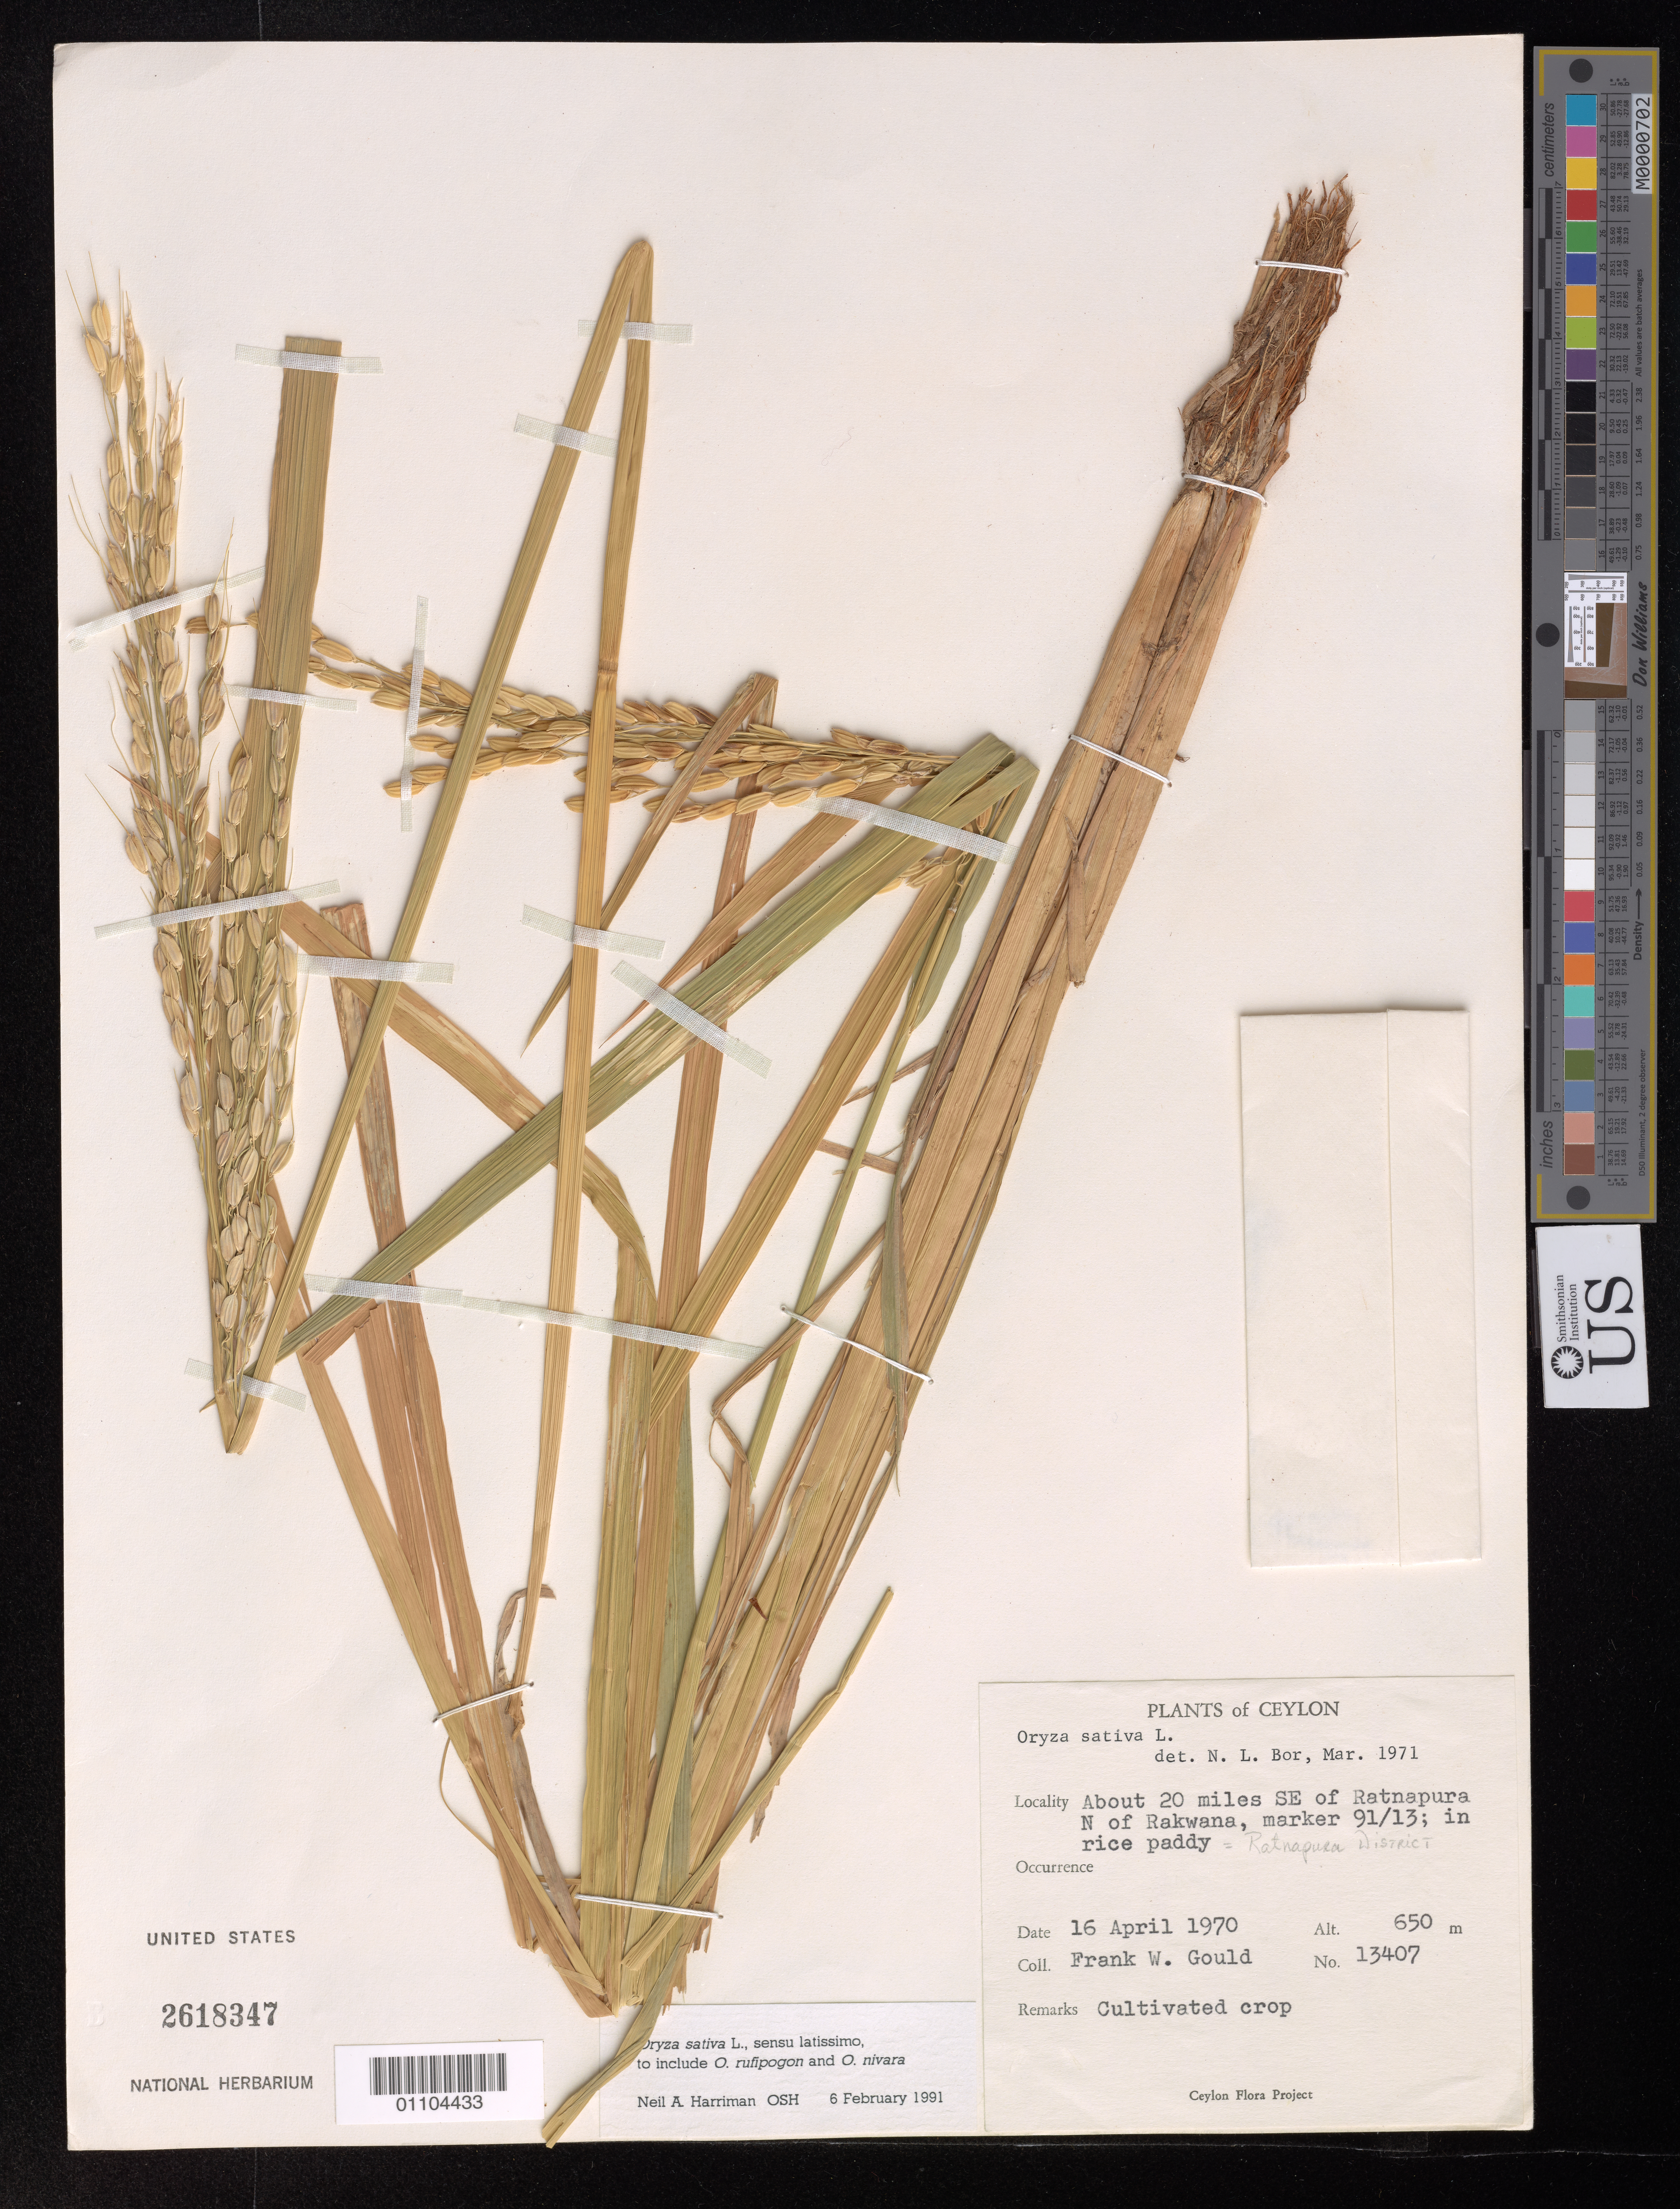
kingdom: Plantae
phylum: Tracheophyta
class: Liliopsida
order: Poales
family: Poaceae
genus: Oryza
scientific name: Oryza sativa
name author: L.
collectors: F. W. Gould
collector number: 13407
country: Indonesia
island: Java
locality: SE of Ratnapura, N of Rakwana, marker 91/13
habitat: rice paddy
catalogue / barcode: US 2618347